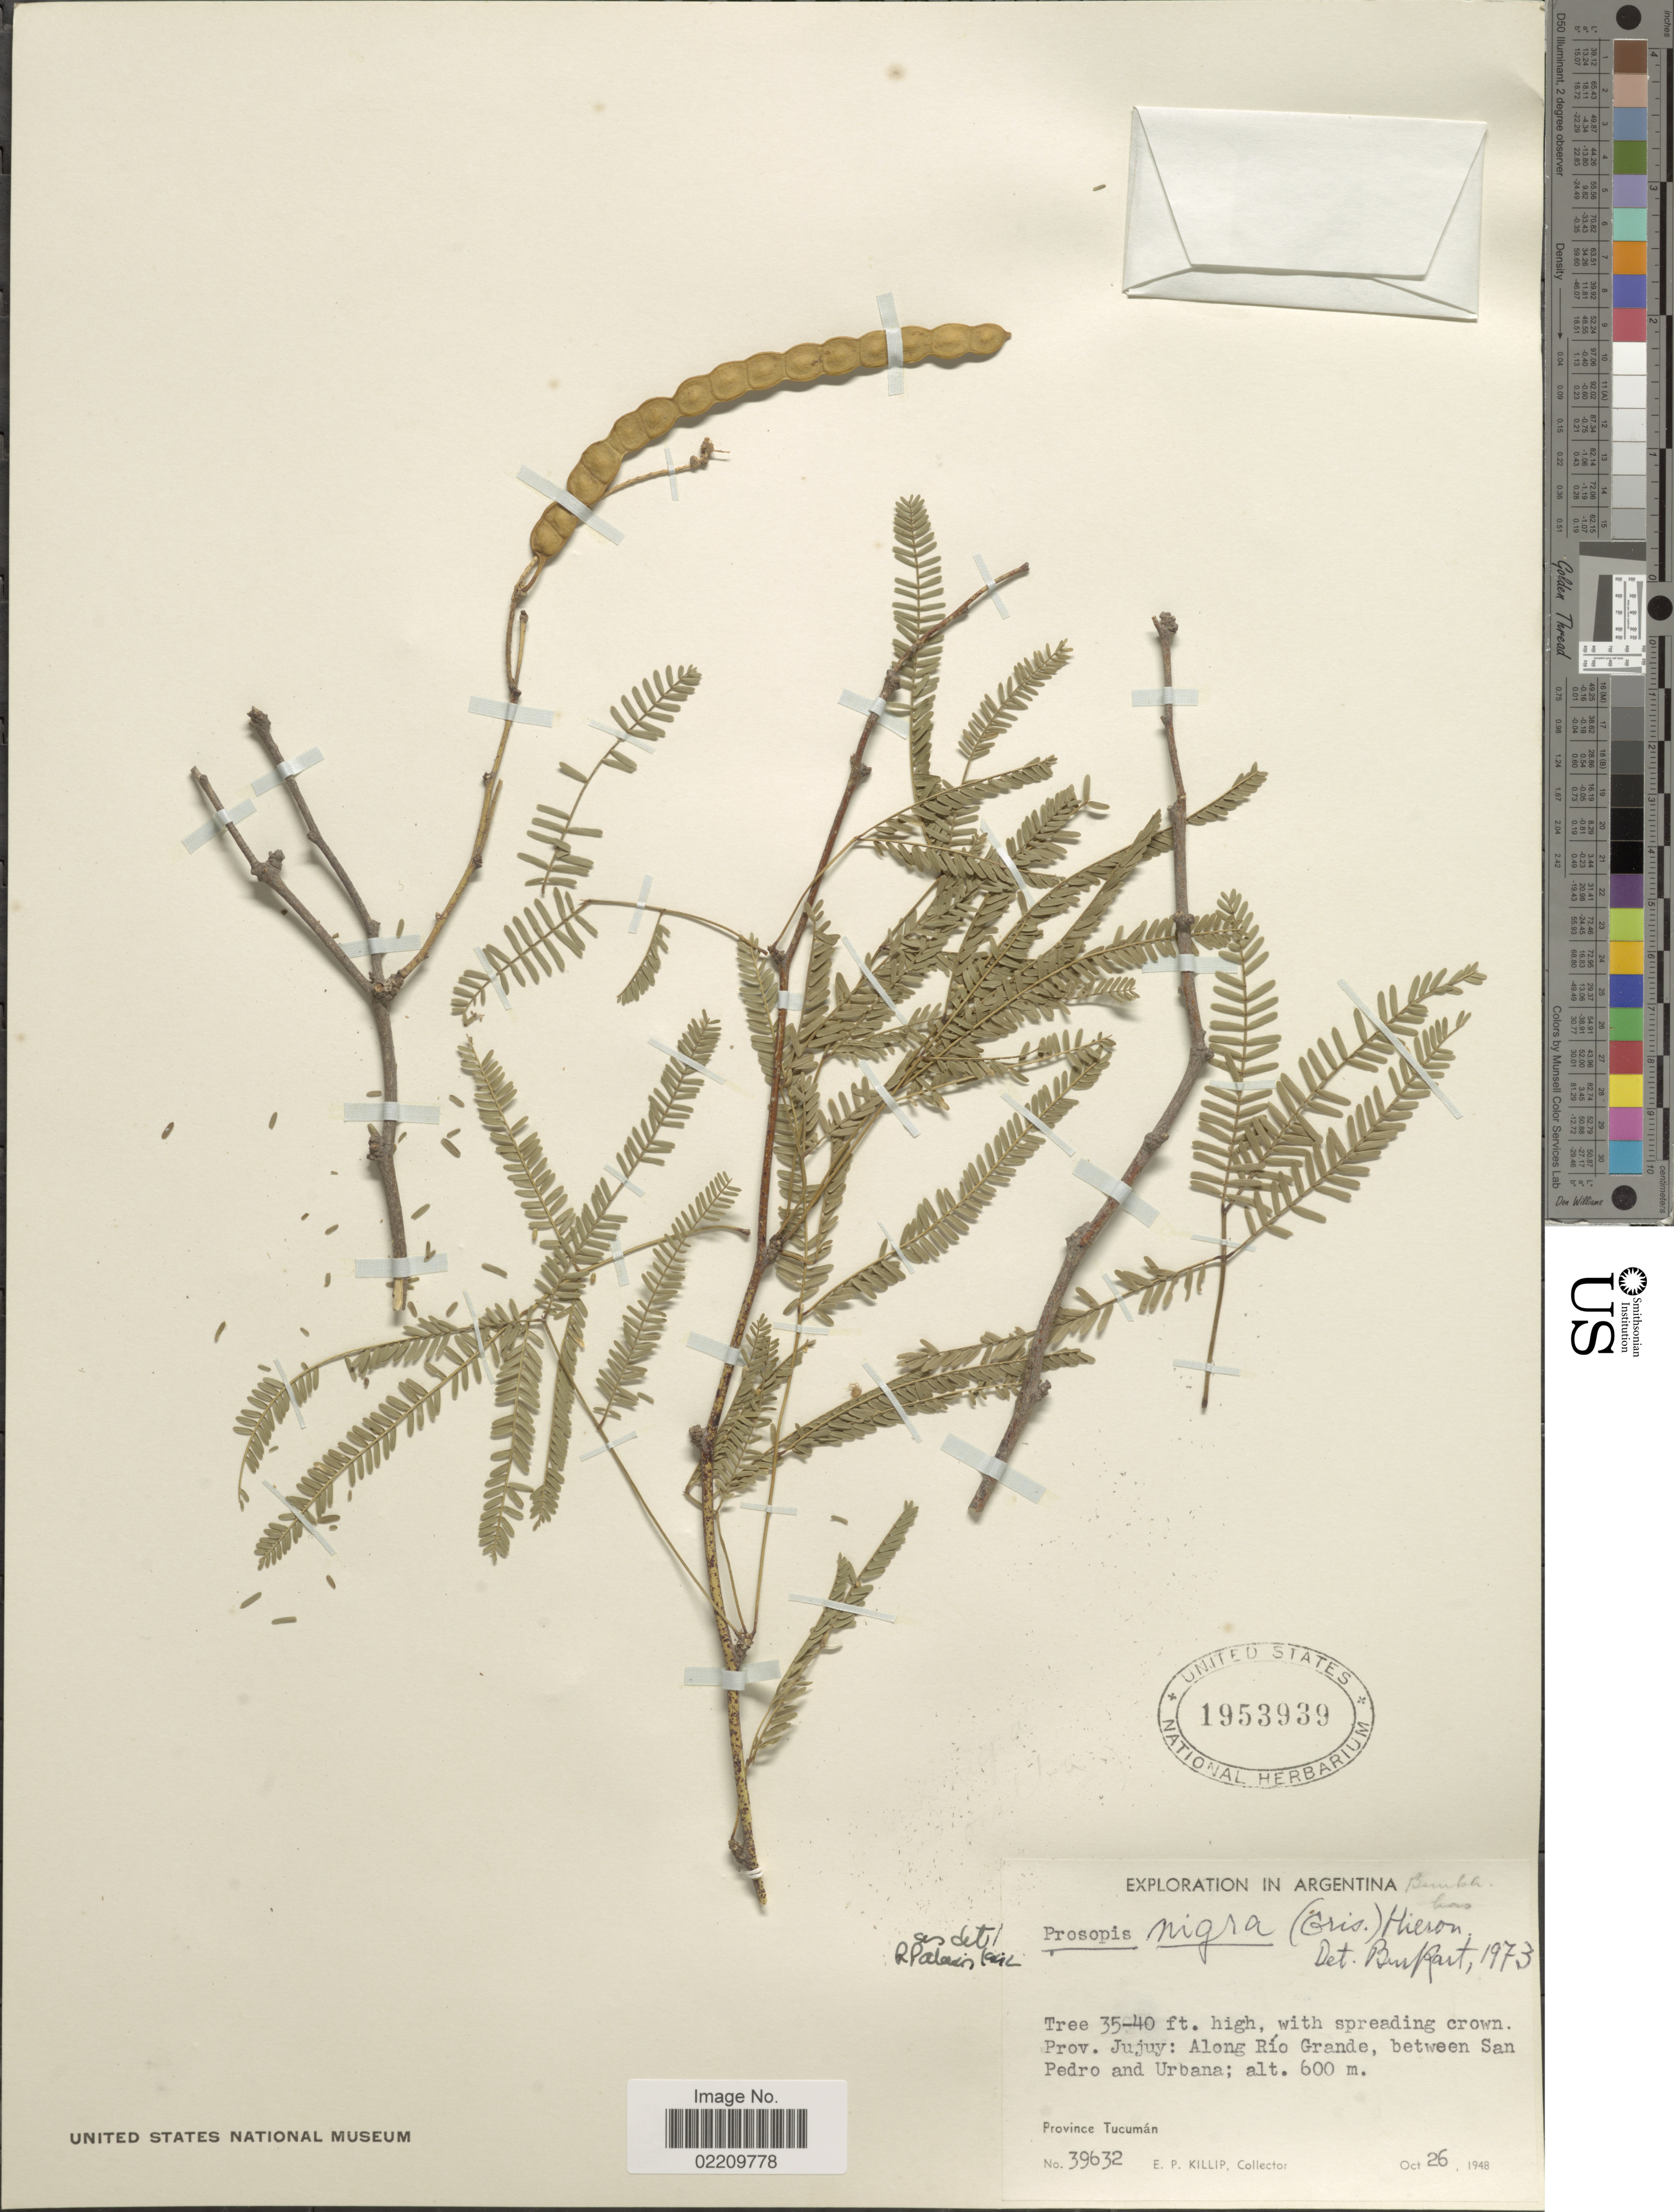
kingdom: Plantae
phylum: Tracheophyta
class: Magnoliopsida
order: Fabales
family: Fabaceae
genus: Neltuma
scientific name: Neltuma nigra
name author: (Griseb.) C. E. Hughes & G.P. Lewis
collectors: E. P. Killip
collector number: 39632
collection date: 1948-10-26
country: Argentina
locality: Prov. Jujuy: Along Río Grande, between San Pedro and Urbana. Province Tucumán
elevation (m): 600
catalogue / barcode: US 1953939